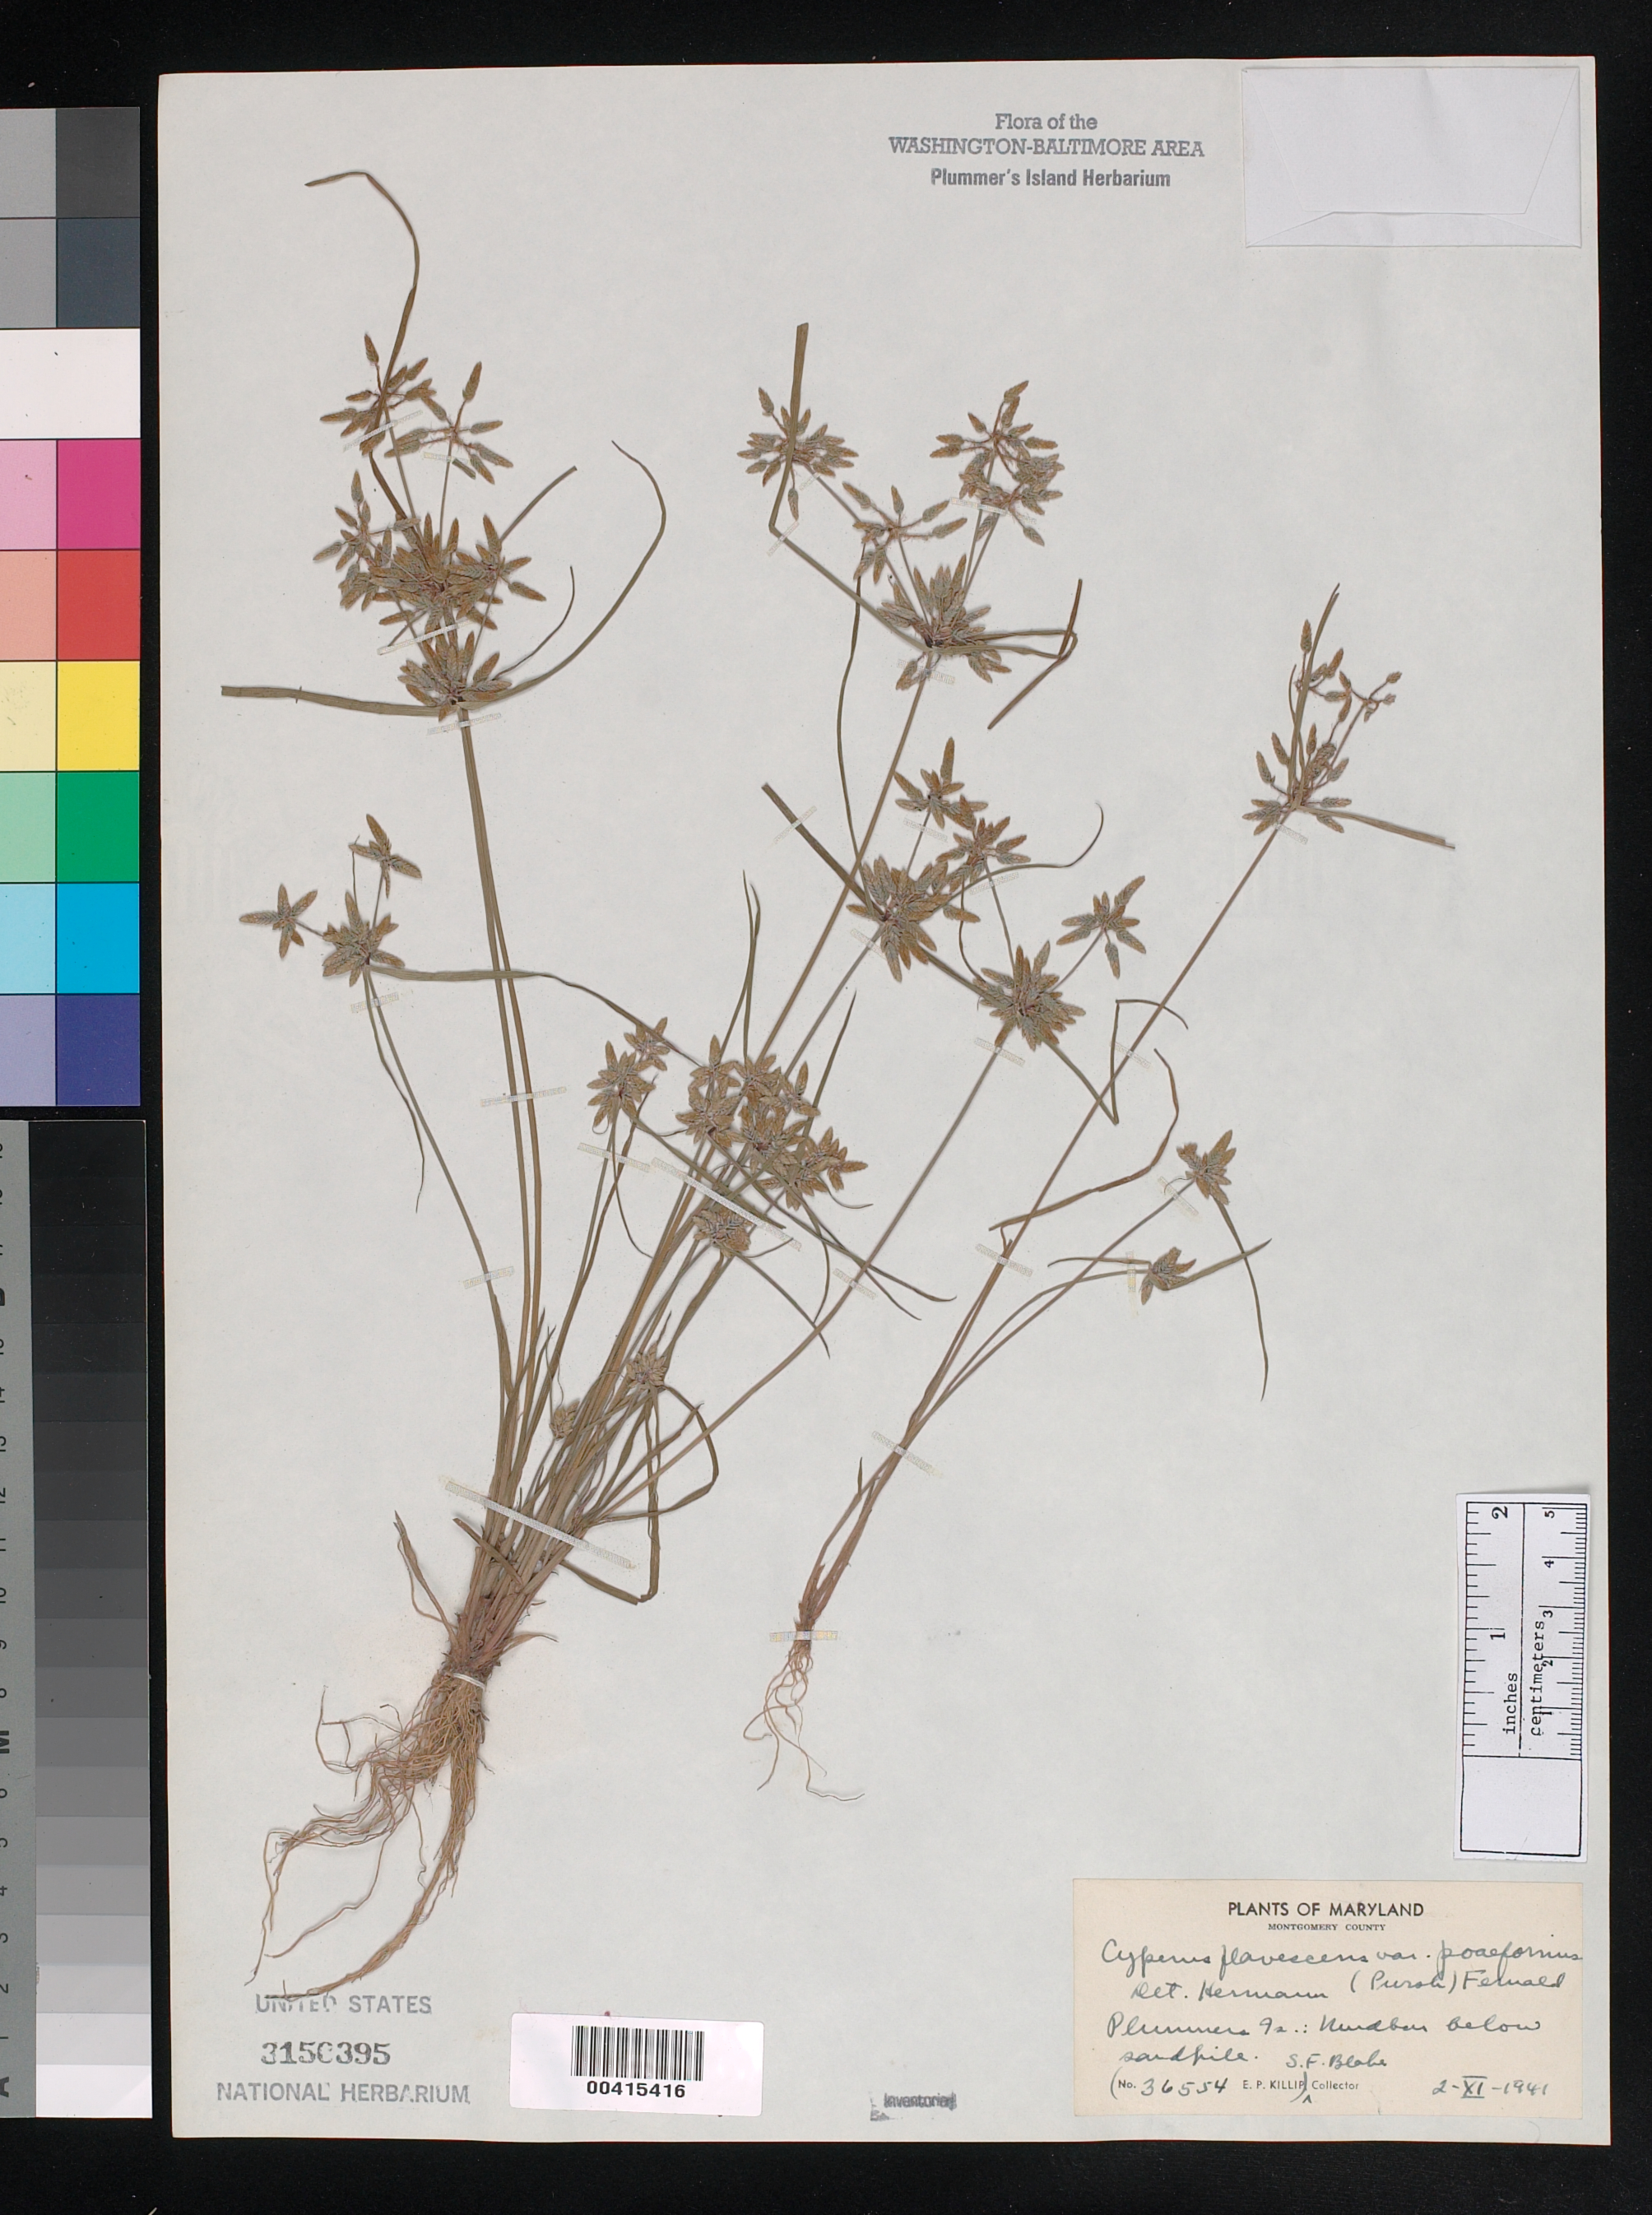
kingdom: Plantae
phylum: Tracheophyta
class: Liliopsida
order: Poales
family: Cyperaceae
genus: Cyperus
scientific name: Cyperus flavescens var. poiformis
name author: (Pursh) Fernald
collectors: E. P. Killip & S. Blake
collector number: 36554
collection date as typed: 11 Feb 1941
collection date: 1941-02-11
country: United States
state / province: Maryland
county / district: Montgomery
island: Plummers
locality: Plummer's Island; mudbar below Sand Pile C. & O. Canal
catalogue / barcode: US 3150395